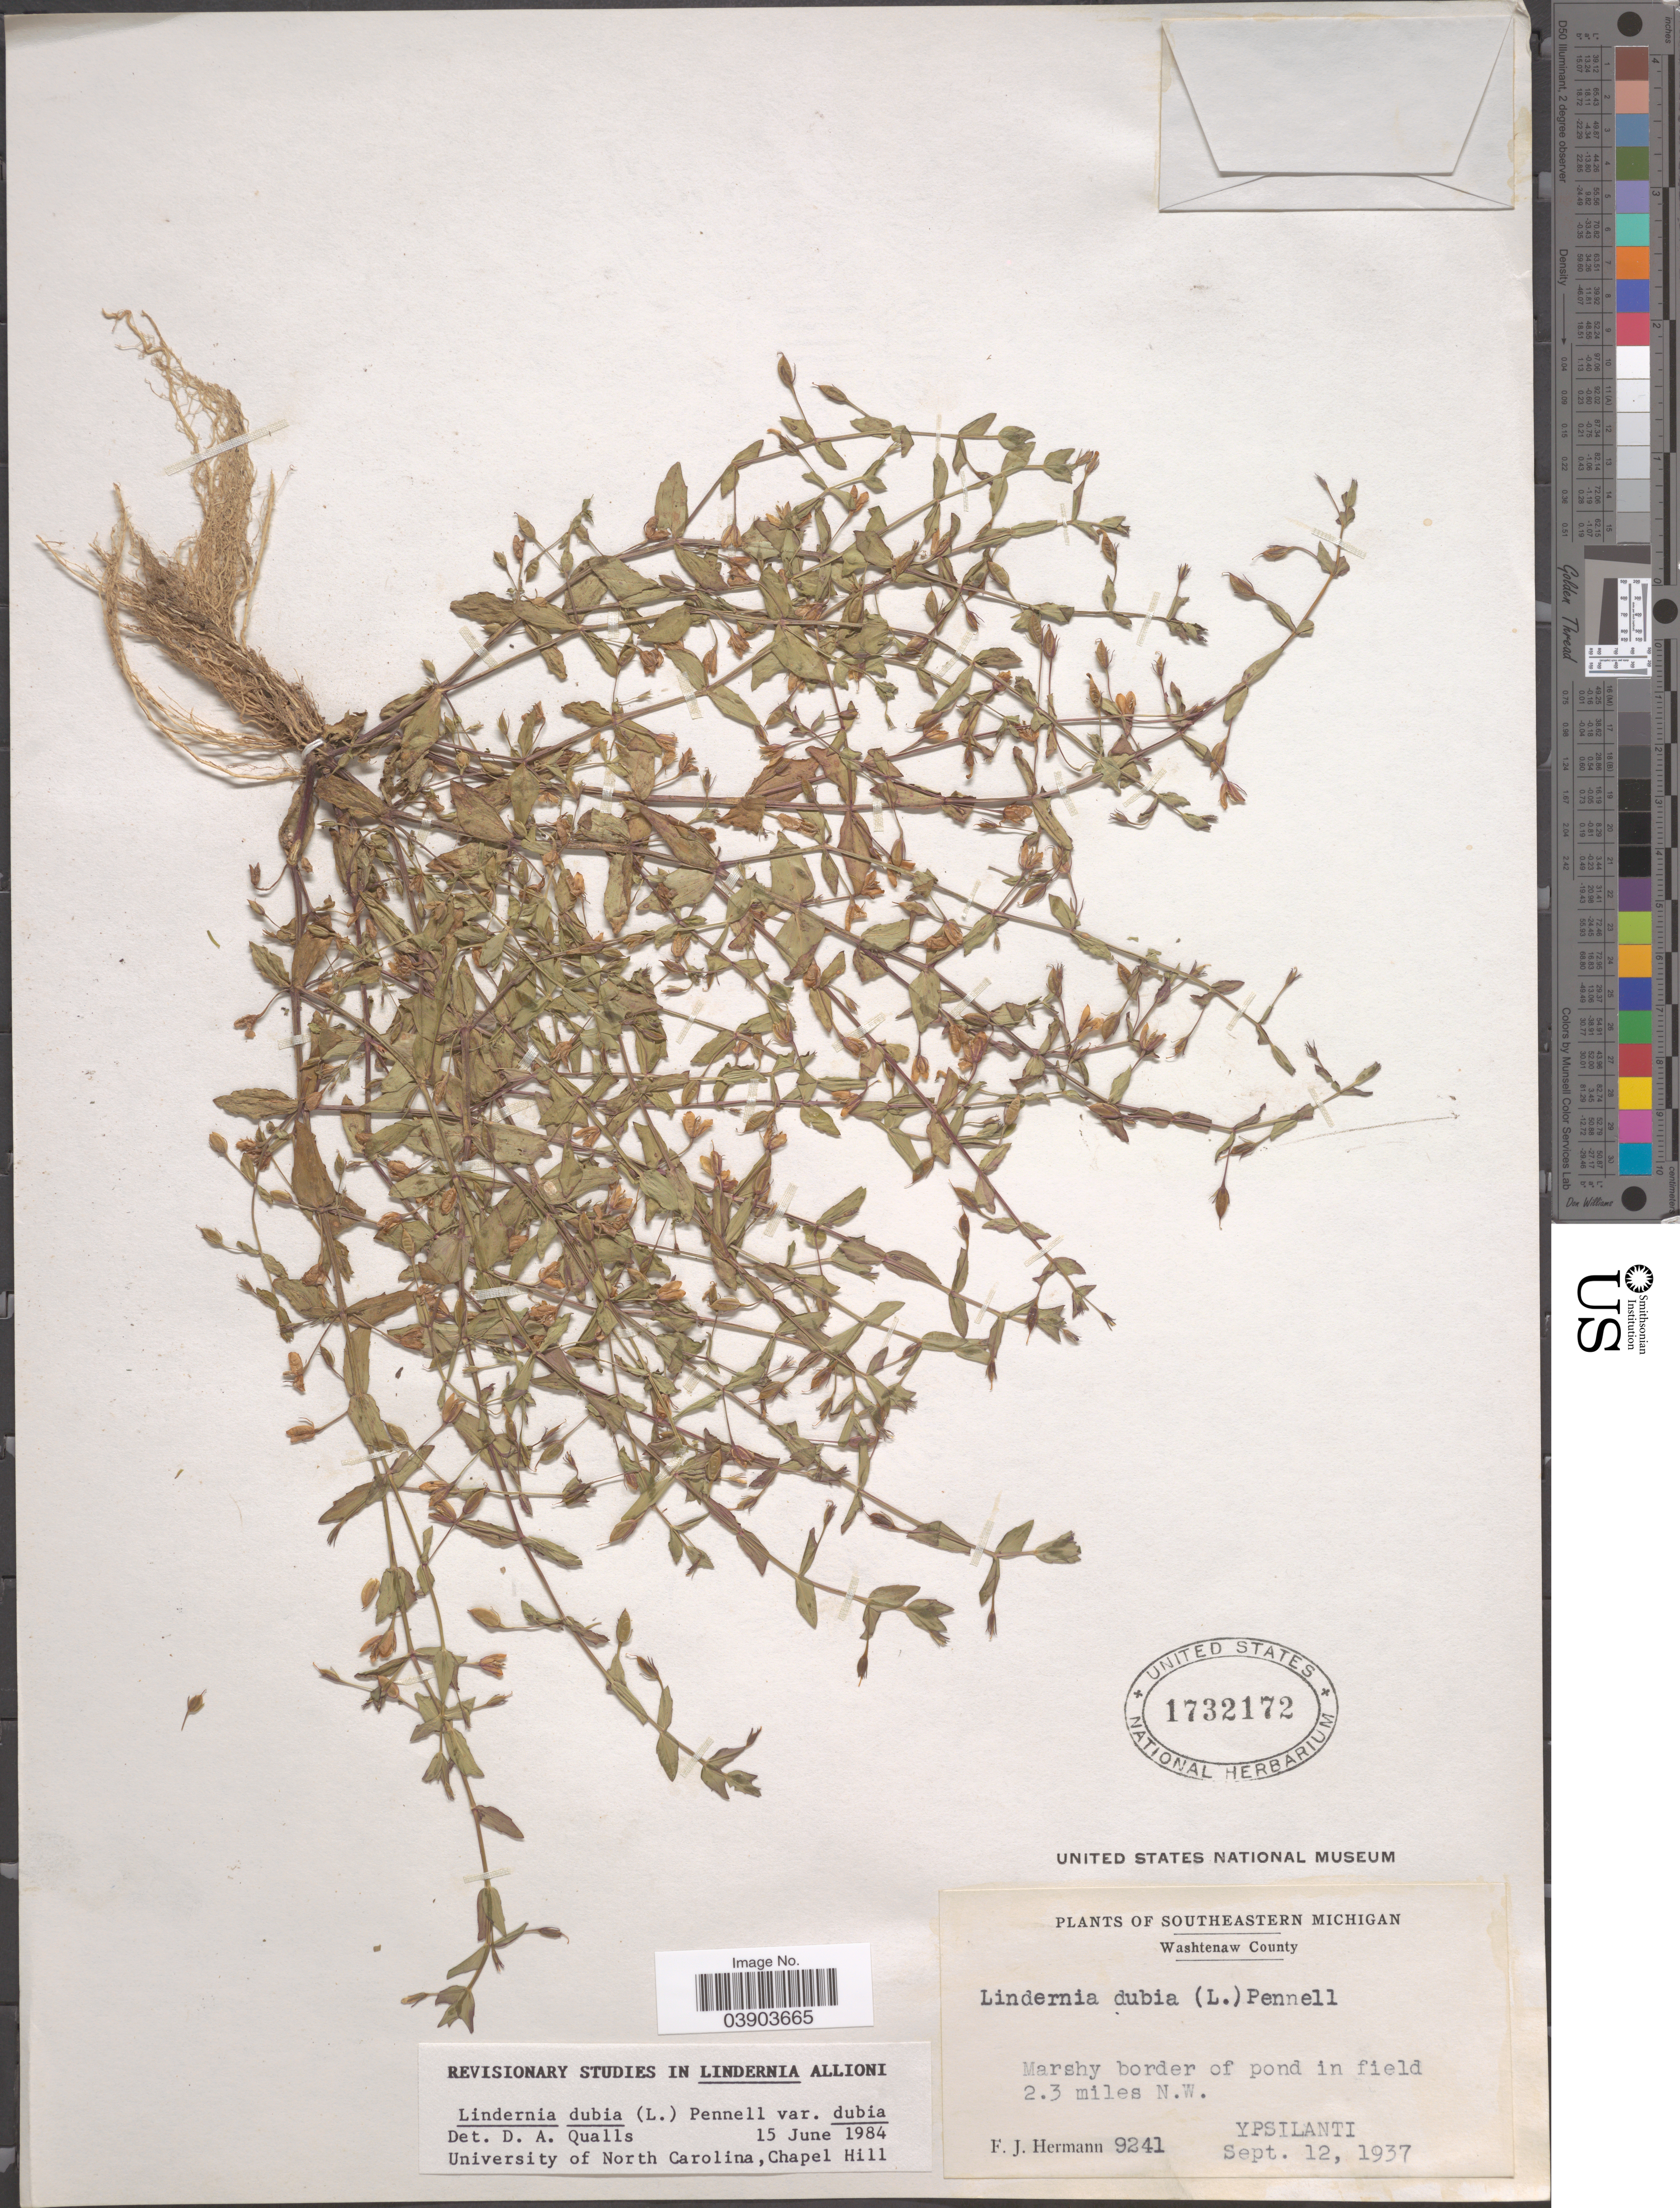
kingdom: Plantae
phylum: Tracheophyta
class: Magnoliopsida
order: Lamiales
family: Linderniaceae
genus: Lindernia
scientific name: Lindernia dubia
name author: (L.) Pennell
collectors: F. J. Hermann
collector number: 9241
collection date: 1937-09-12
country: United States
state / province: Michigan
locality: Southeastern Michigan. Washtenaw County. 2.3 miles N.W. Ypsilanti.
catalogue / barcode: US 1732172